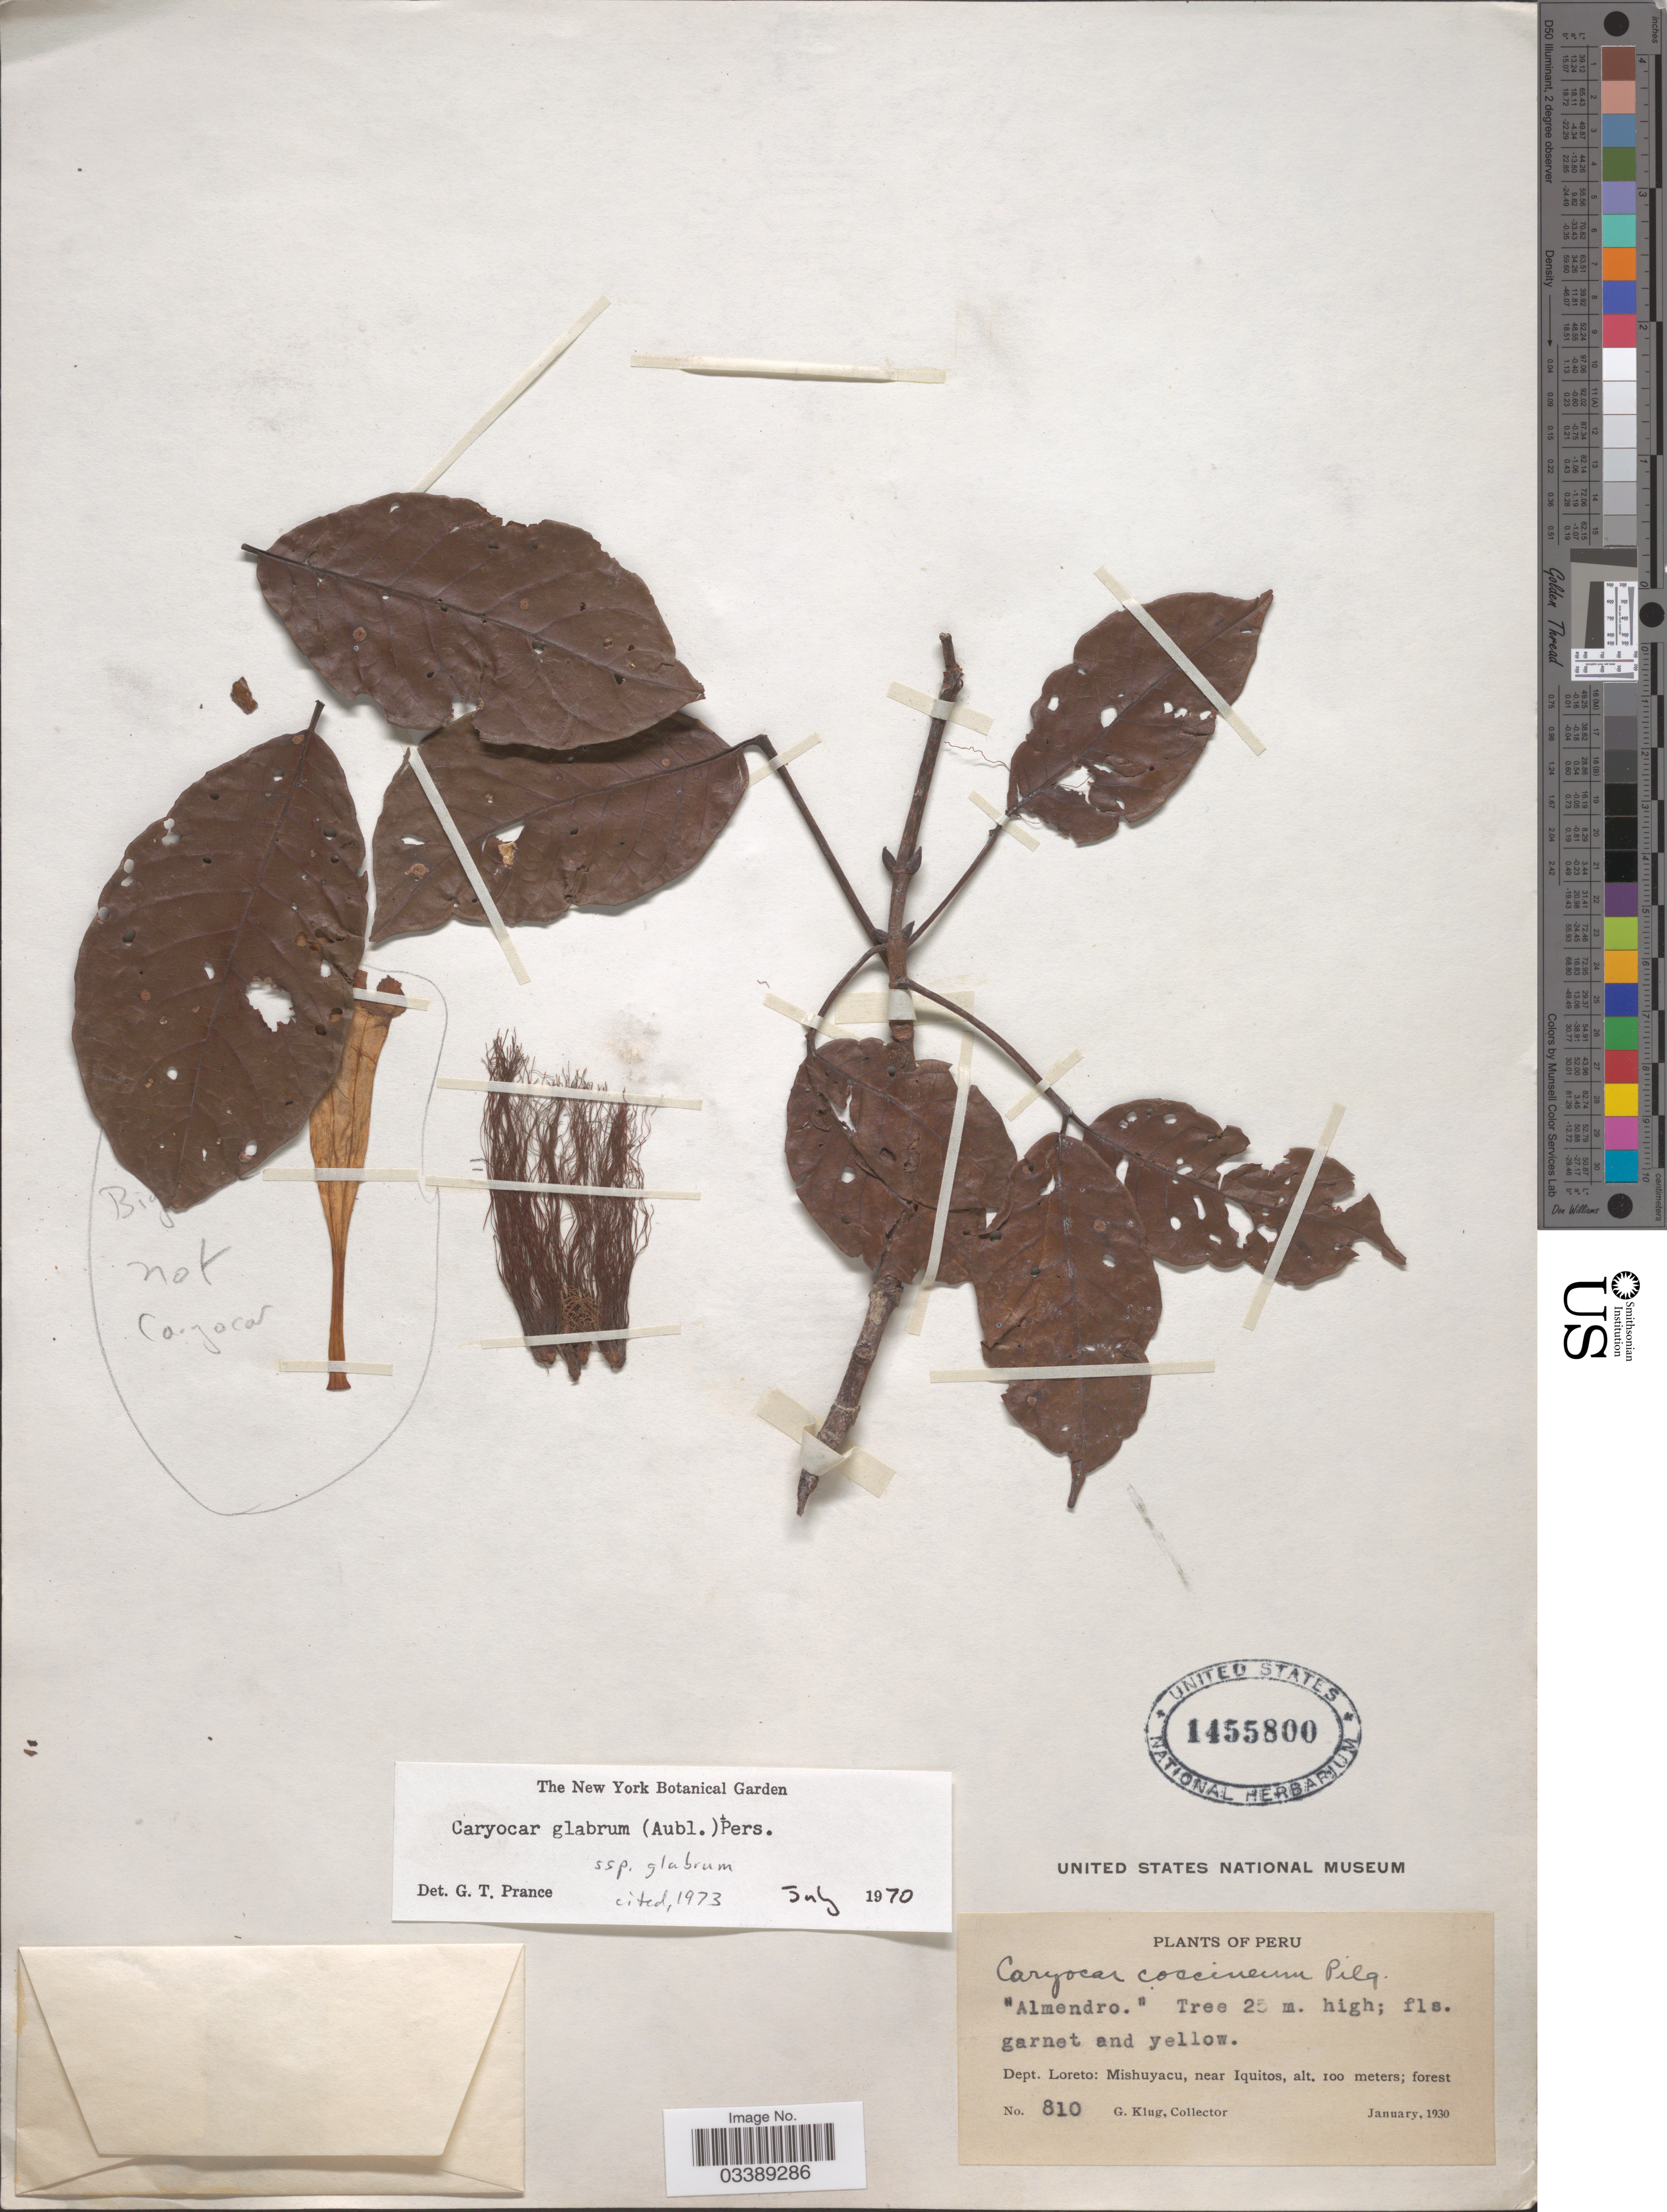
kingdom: Plantae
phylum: Tracheophyta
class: Magnoliopsida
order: Malpighiales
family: Caryocaraceae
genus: Caryocar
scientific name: Caryocar glabrum subsp. glabrum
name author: (Aubl.) Pers.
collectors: G. Klug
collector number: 810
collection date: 1930-01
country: Peru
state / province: Loreto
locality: Dept. Loreto: Mishuyacu, near Iquitos.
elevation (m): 100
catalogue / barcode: US 1455800